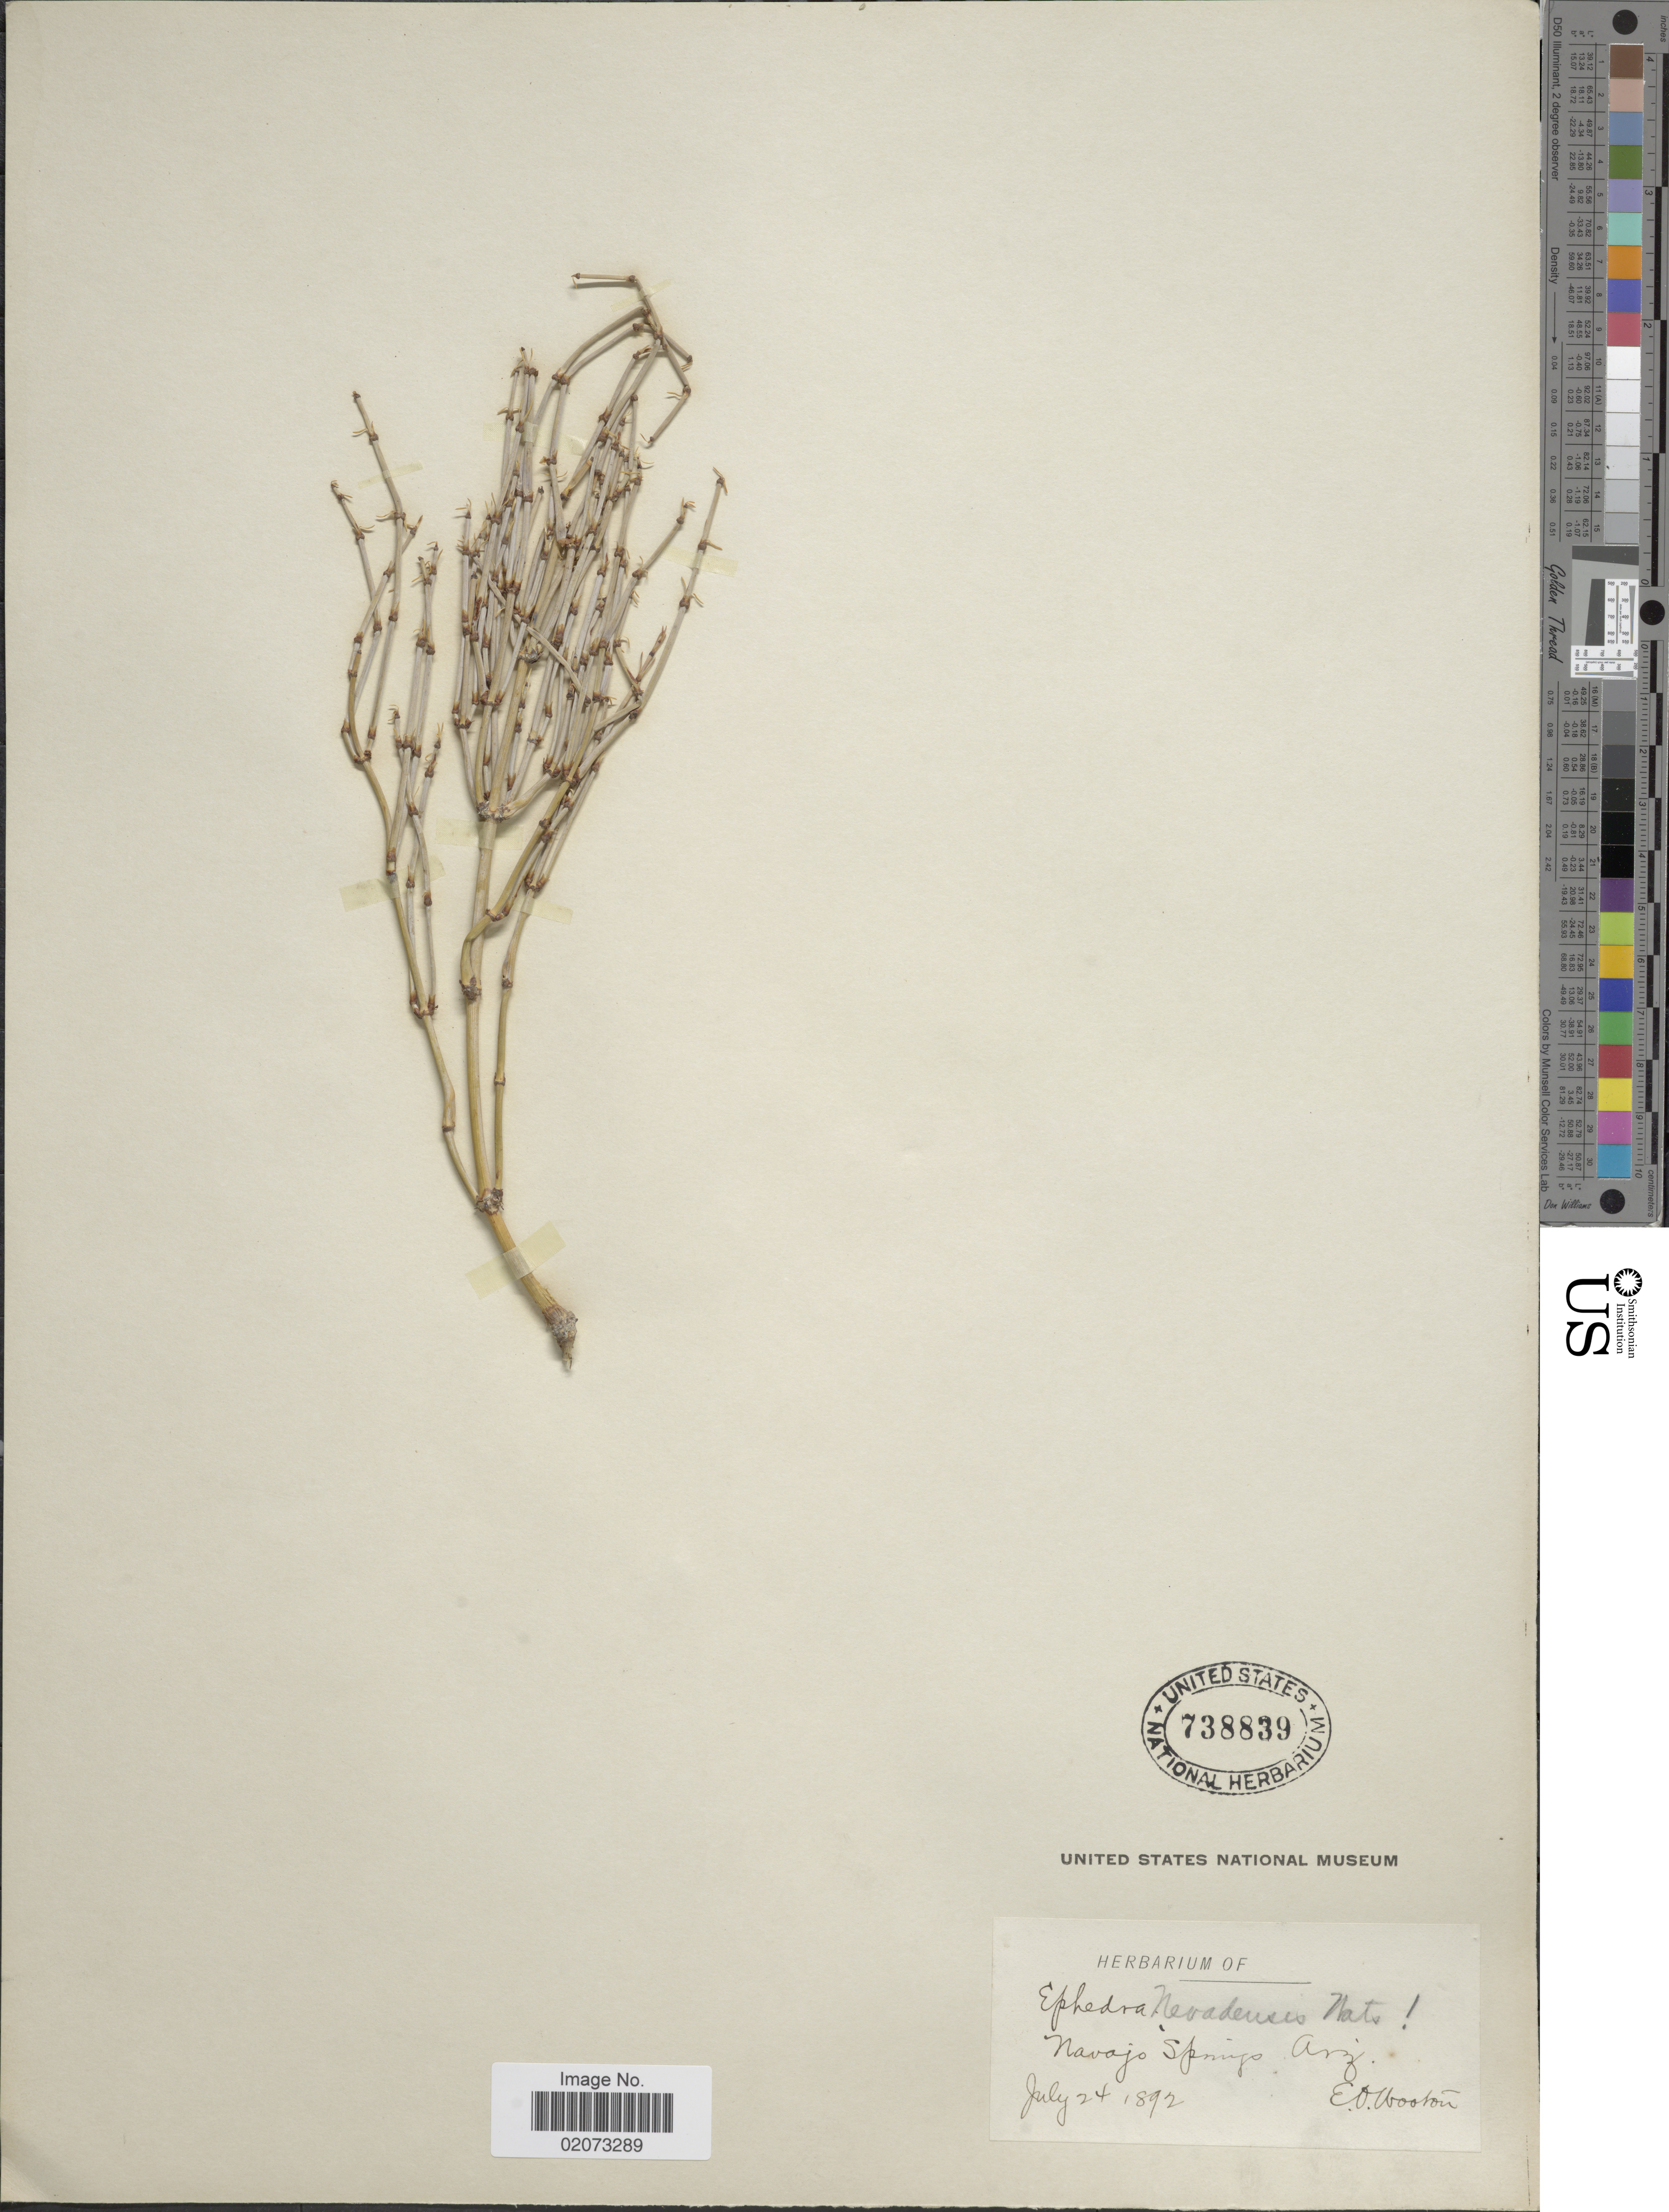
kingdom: Plantae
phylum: Tracheophyta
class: Gnetopsida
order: Ephedrales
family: Ephedraceae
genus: Ephedra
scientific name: Ephedra nevadensis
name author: S. Watson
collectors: E. O. Wooton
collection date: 1892-07-24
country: United States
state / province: Arizona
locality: Navajo Springs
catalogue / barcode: US 738839